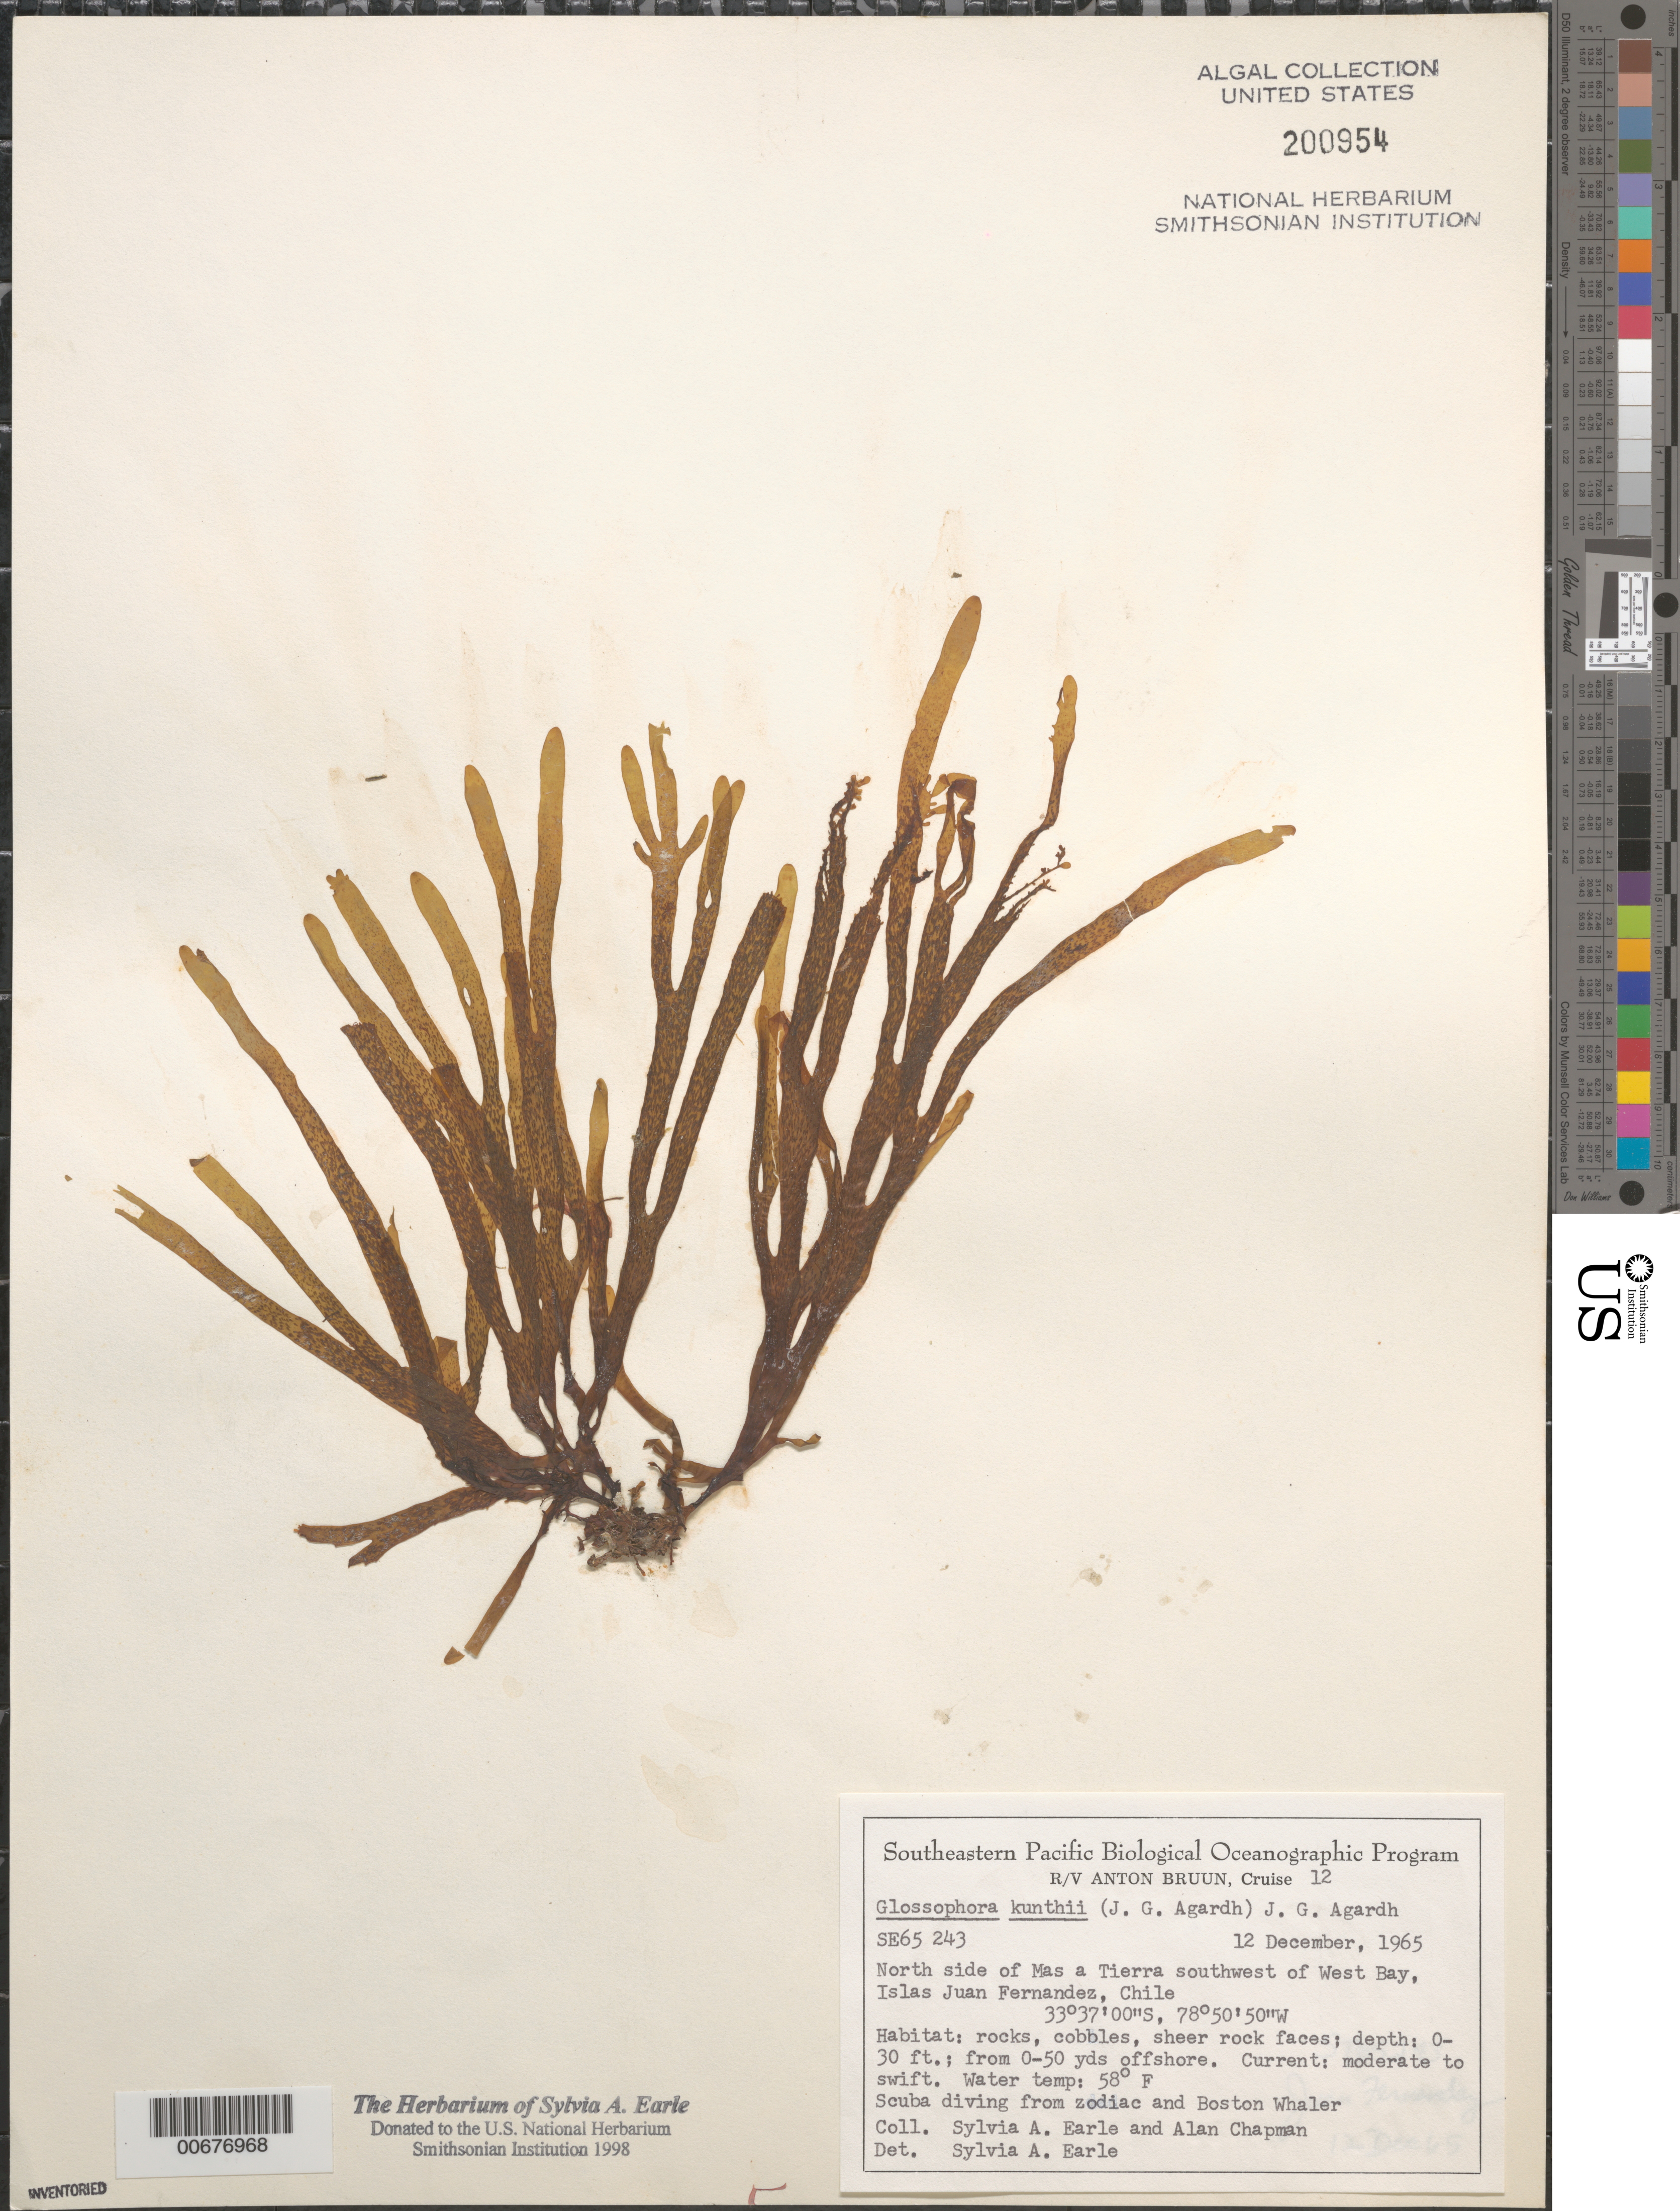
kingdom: Chromista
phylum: Ochrophyta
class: Phaeophyceae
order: Dictyotales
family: Dictyotaceae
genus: Dictyota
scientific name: Dictyota kunthii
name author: (C. Agardh) Grev.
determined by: Algae name updating Project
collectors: S. A. Earle & A. Chapman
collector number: SE 65243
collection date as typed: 12 Dec 1965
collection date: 1965-12-12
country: Chile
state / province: Valparaíso (V)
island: Isla Más a Tierra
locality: Southwest of West Bay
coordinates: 33 37' 00" S, 78 50' 50" W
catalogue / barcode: US 200954